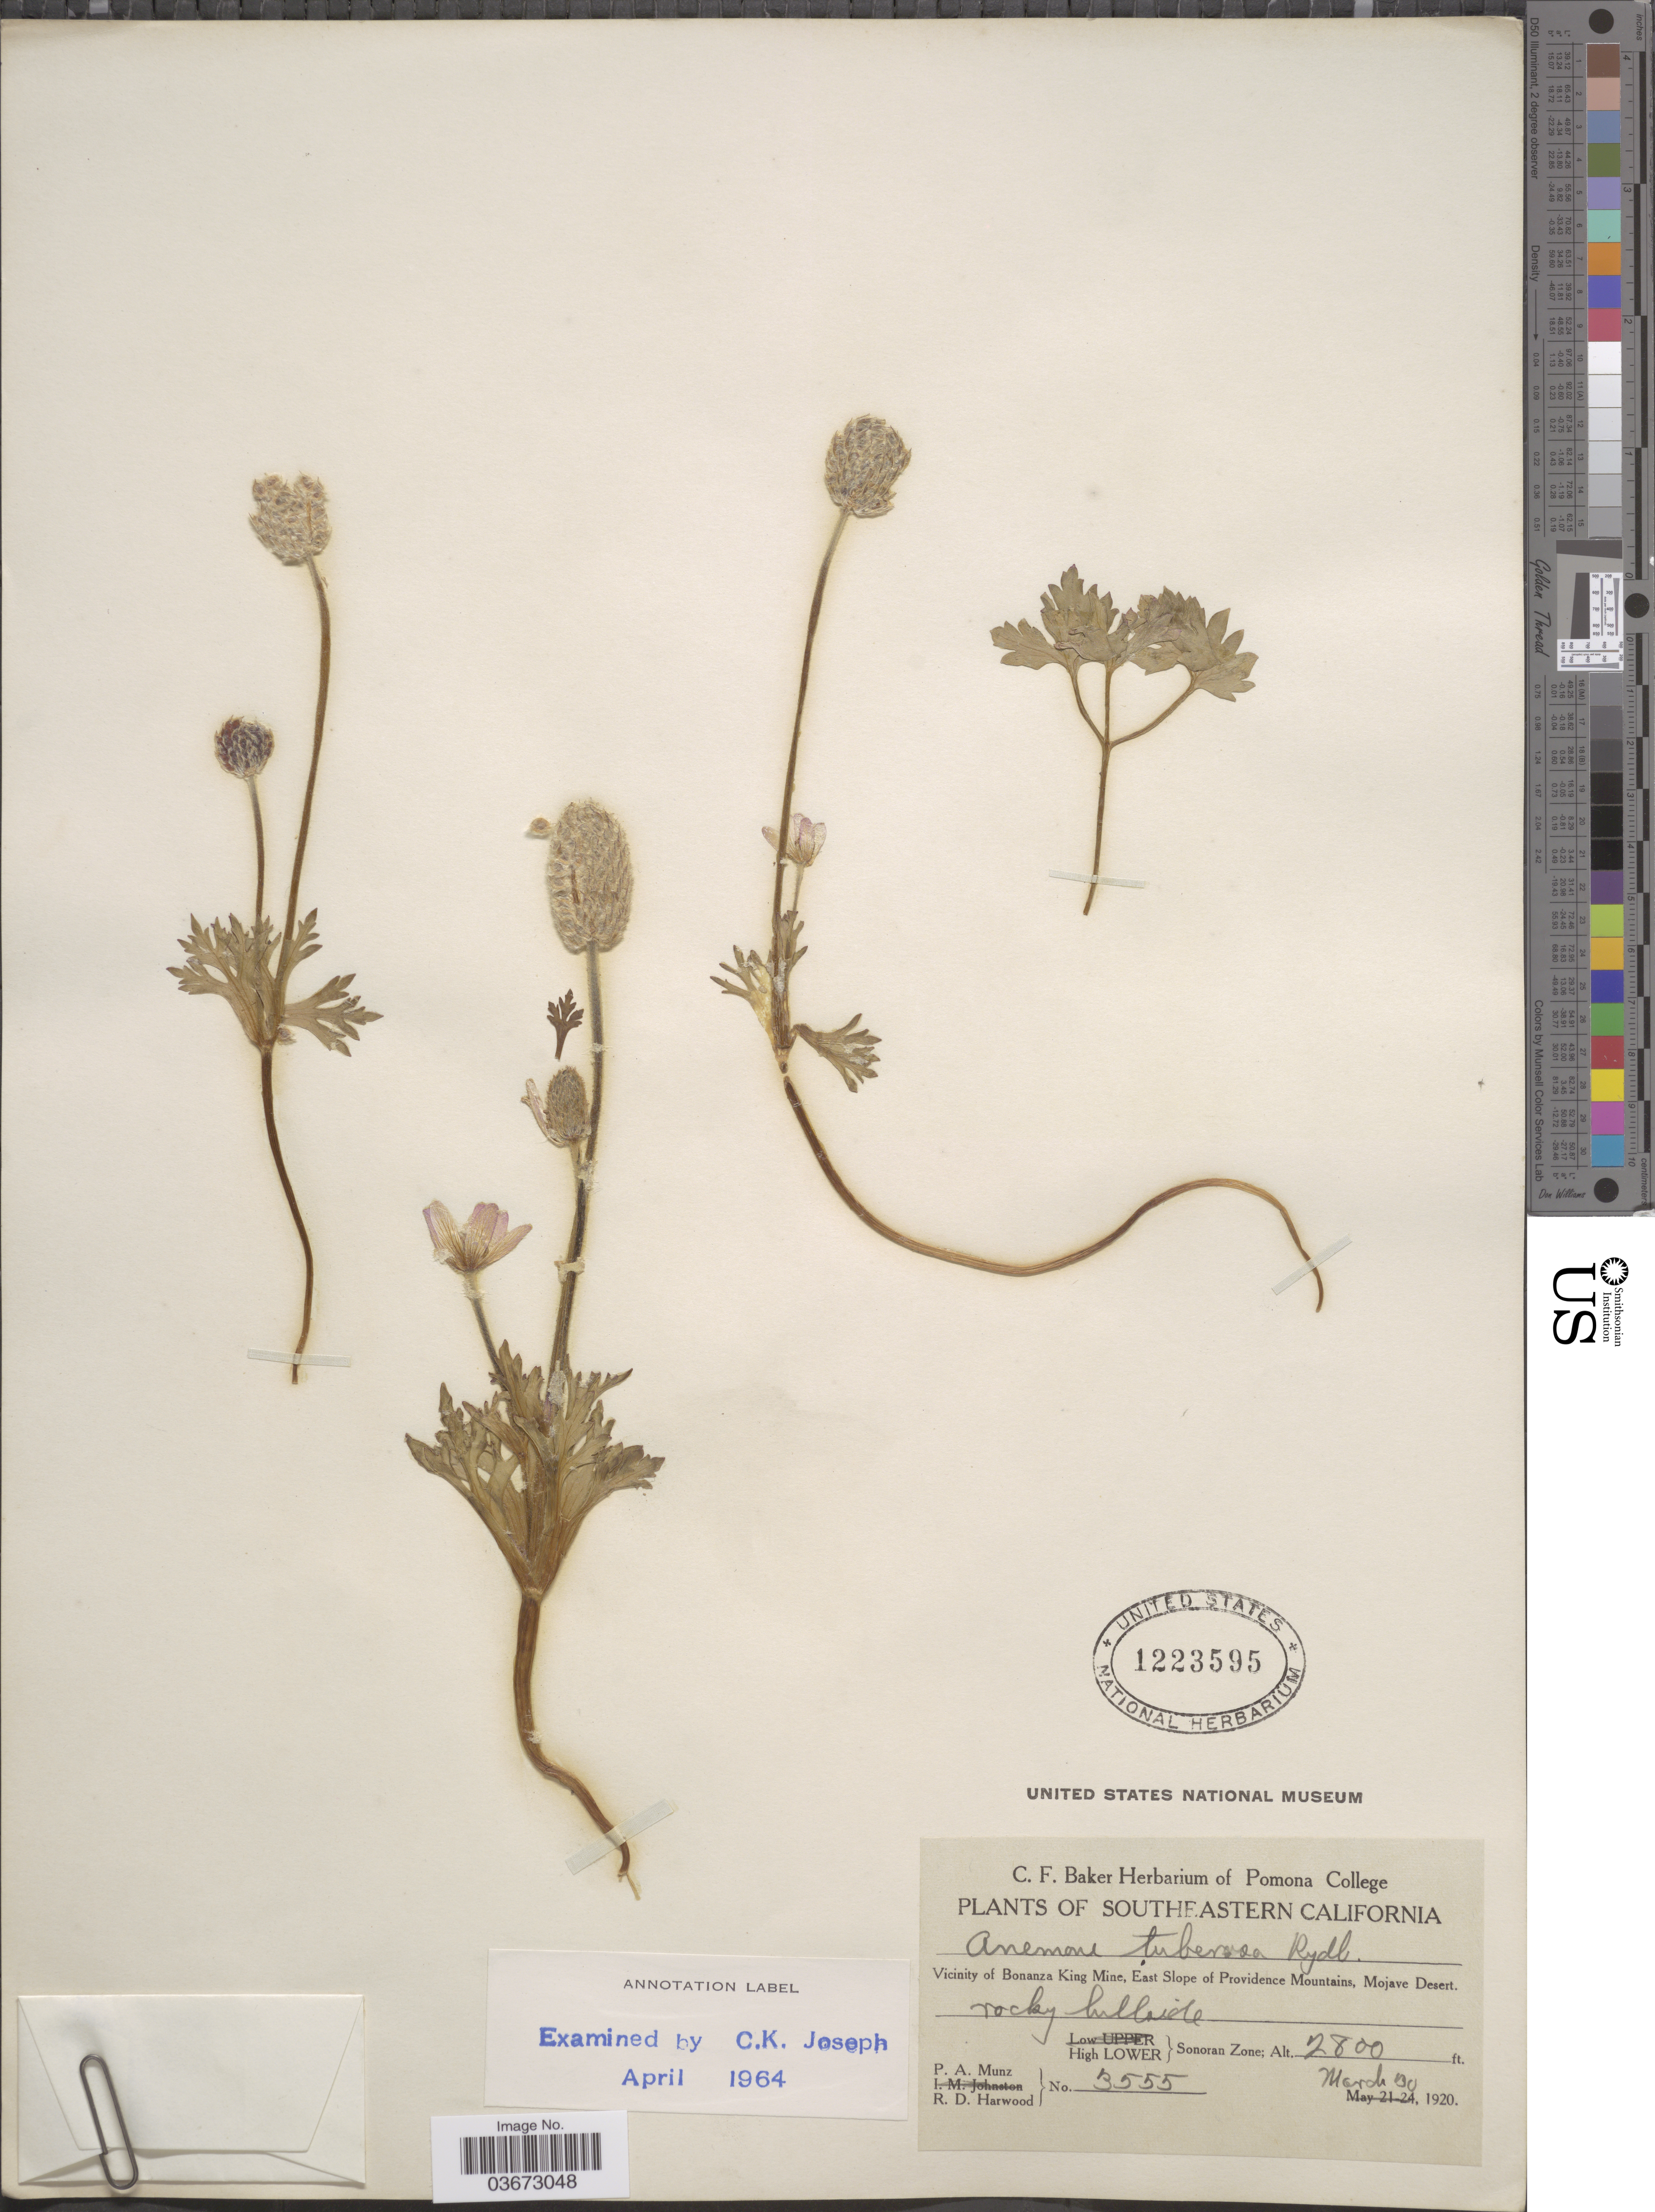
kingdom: Plantae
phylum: Tracheophyta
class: Magnoliopsida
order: Ranunculales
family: Ranunculaceae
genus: Anemone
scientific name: Anemone tuberosa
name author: Rydb.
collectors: P. A. Munz & R. Harwood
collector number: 3555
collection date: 1920-03-30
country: United States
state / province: California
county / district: San Bernardino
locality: Southeastern California. Vicinity of Bonanza King Mine, East Slope of Providence Mountains, Mojave Desert. High Lower. Sonoran Zone.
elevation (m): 853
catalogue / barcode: US 1223595